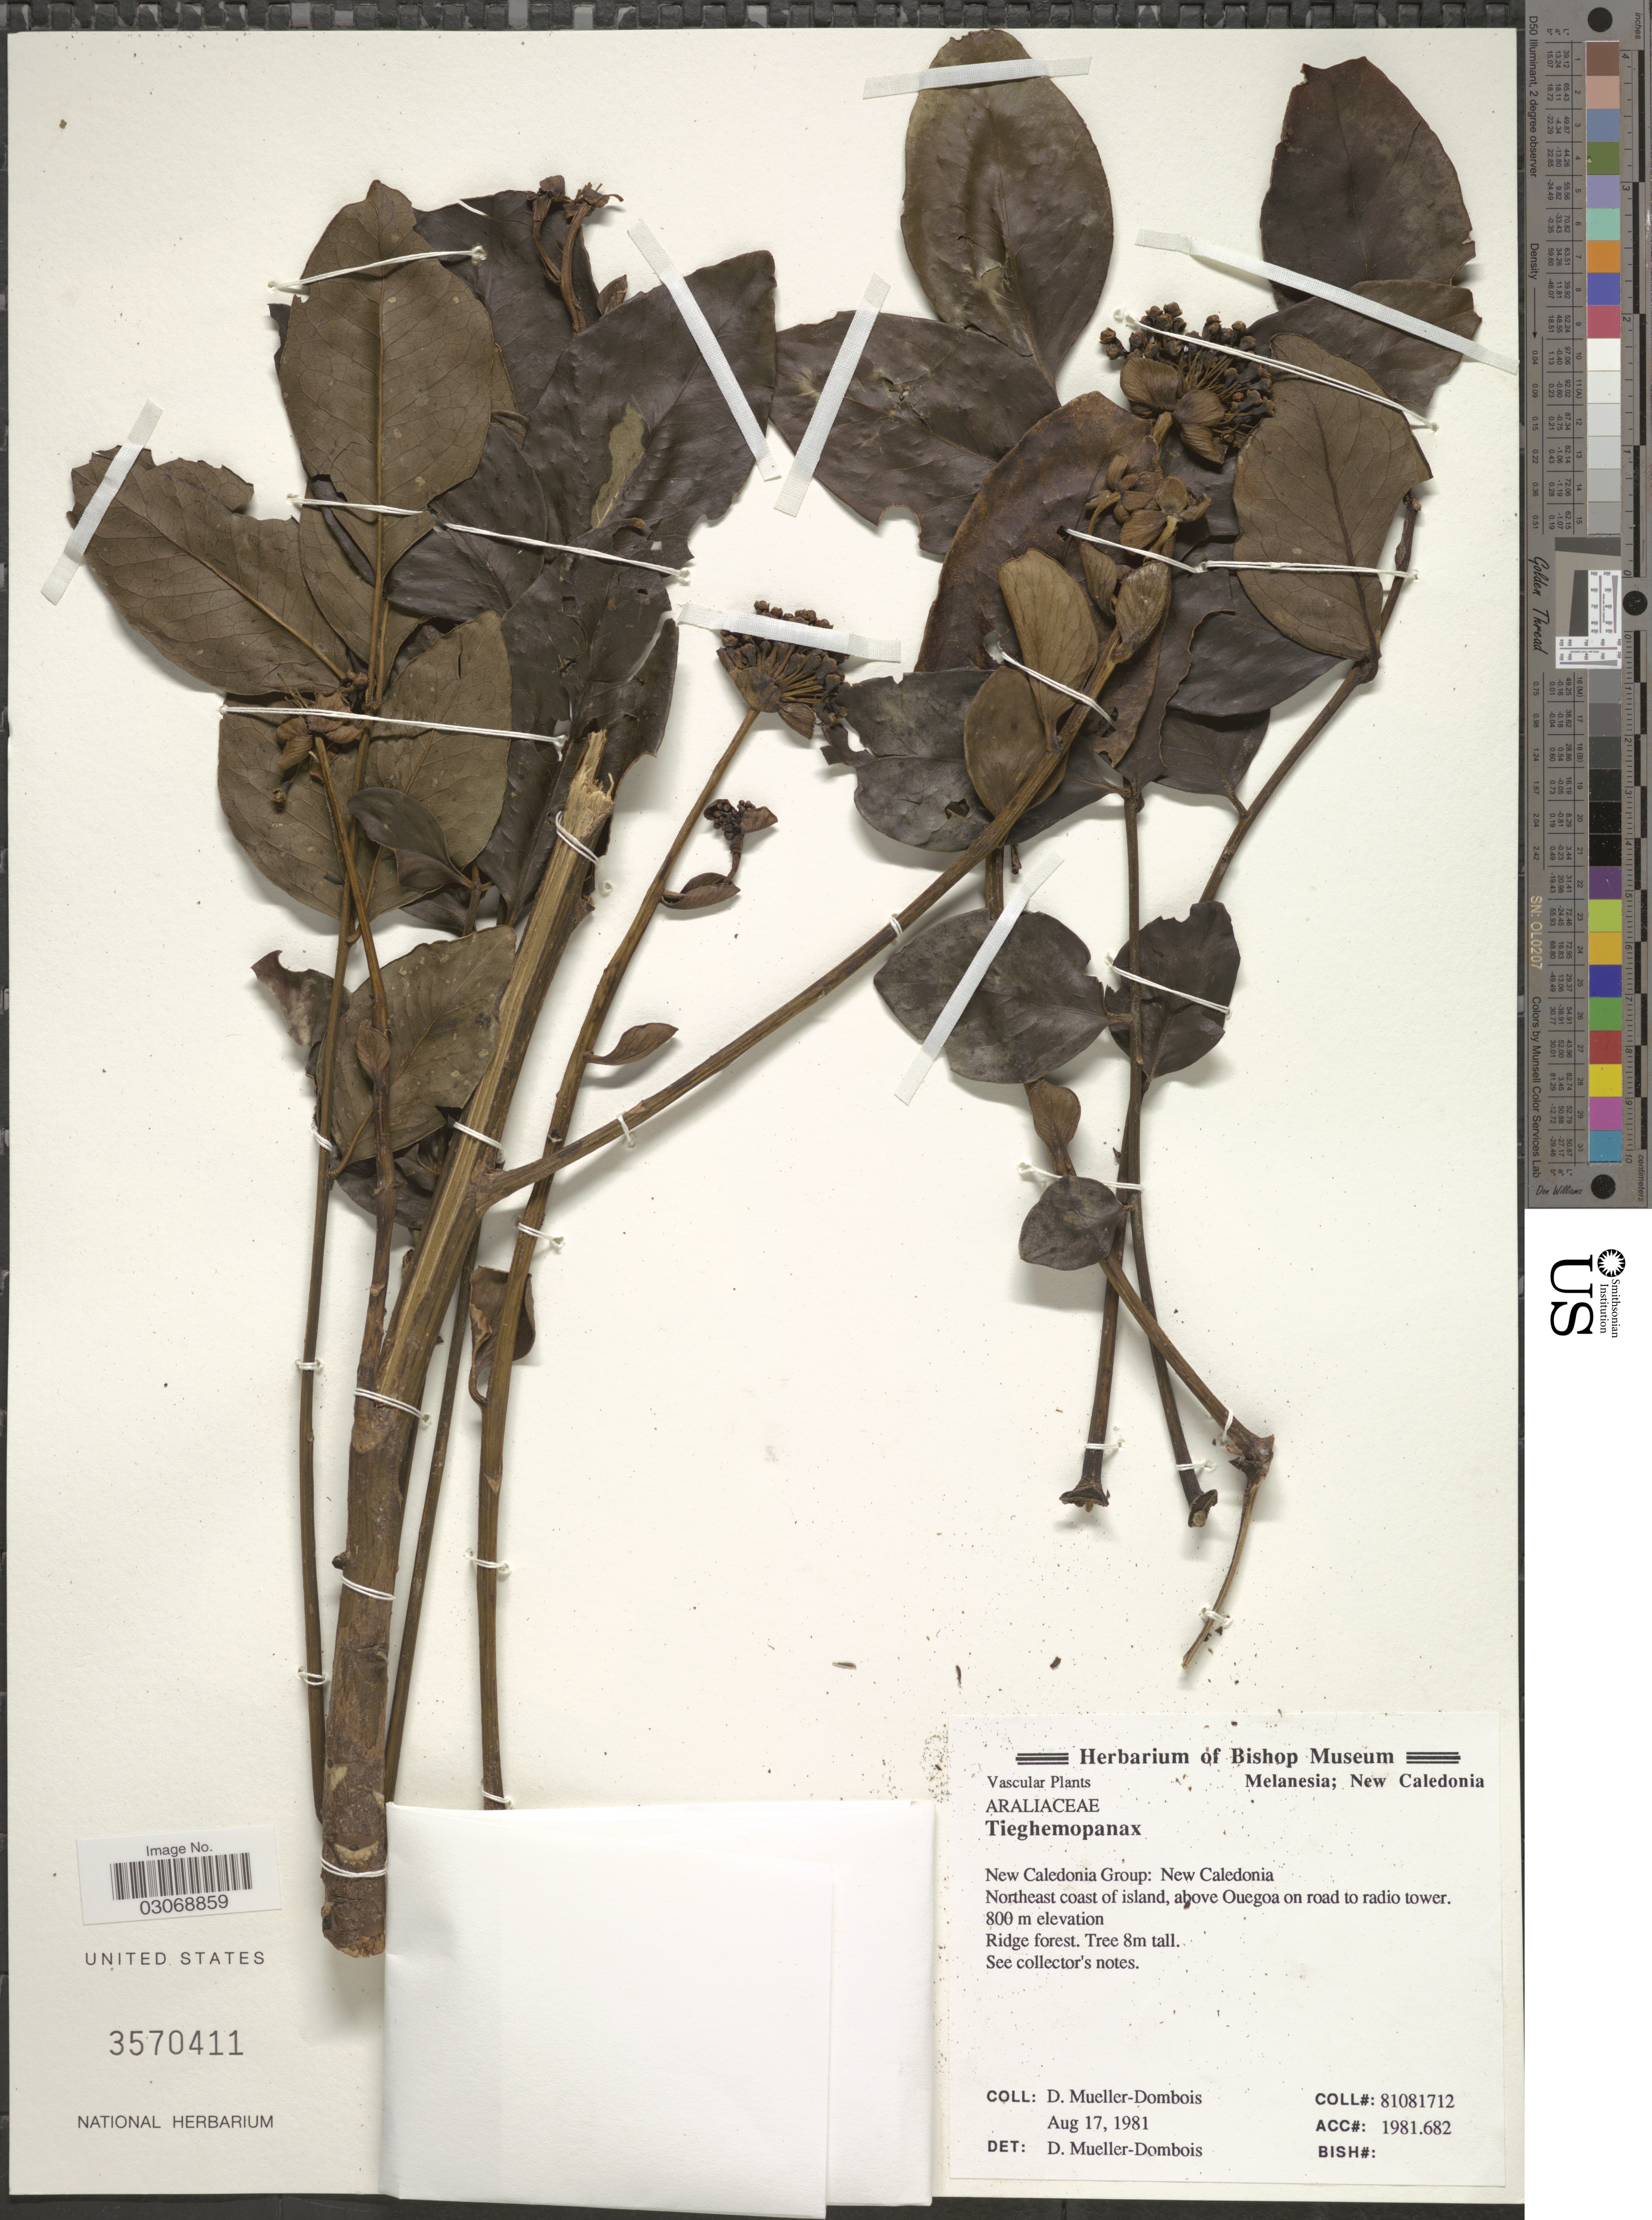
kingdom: Plantae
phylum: Tracheophyta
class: Magnoliopsida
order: Apiales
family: Araliaceae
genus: Polyscias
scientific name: Polyscias sp.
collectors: D. Mueller-Dombois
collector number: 81081712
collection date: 1981-08-17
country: New Caledonia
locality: New Caledonia Group: New Caledonia. Northeast coast of island, above Ouegoa on road to radio tower.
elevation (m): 800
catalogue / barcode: US 3570411